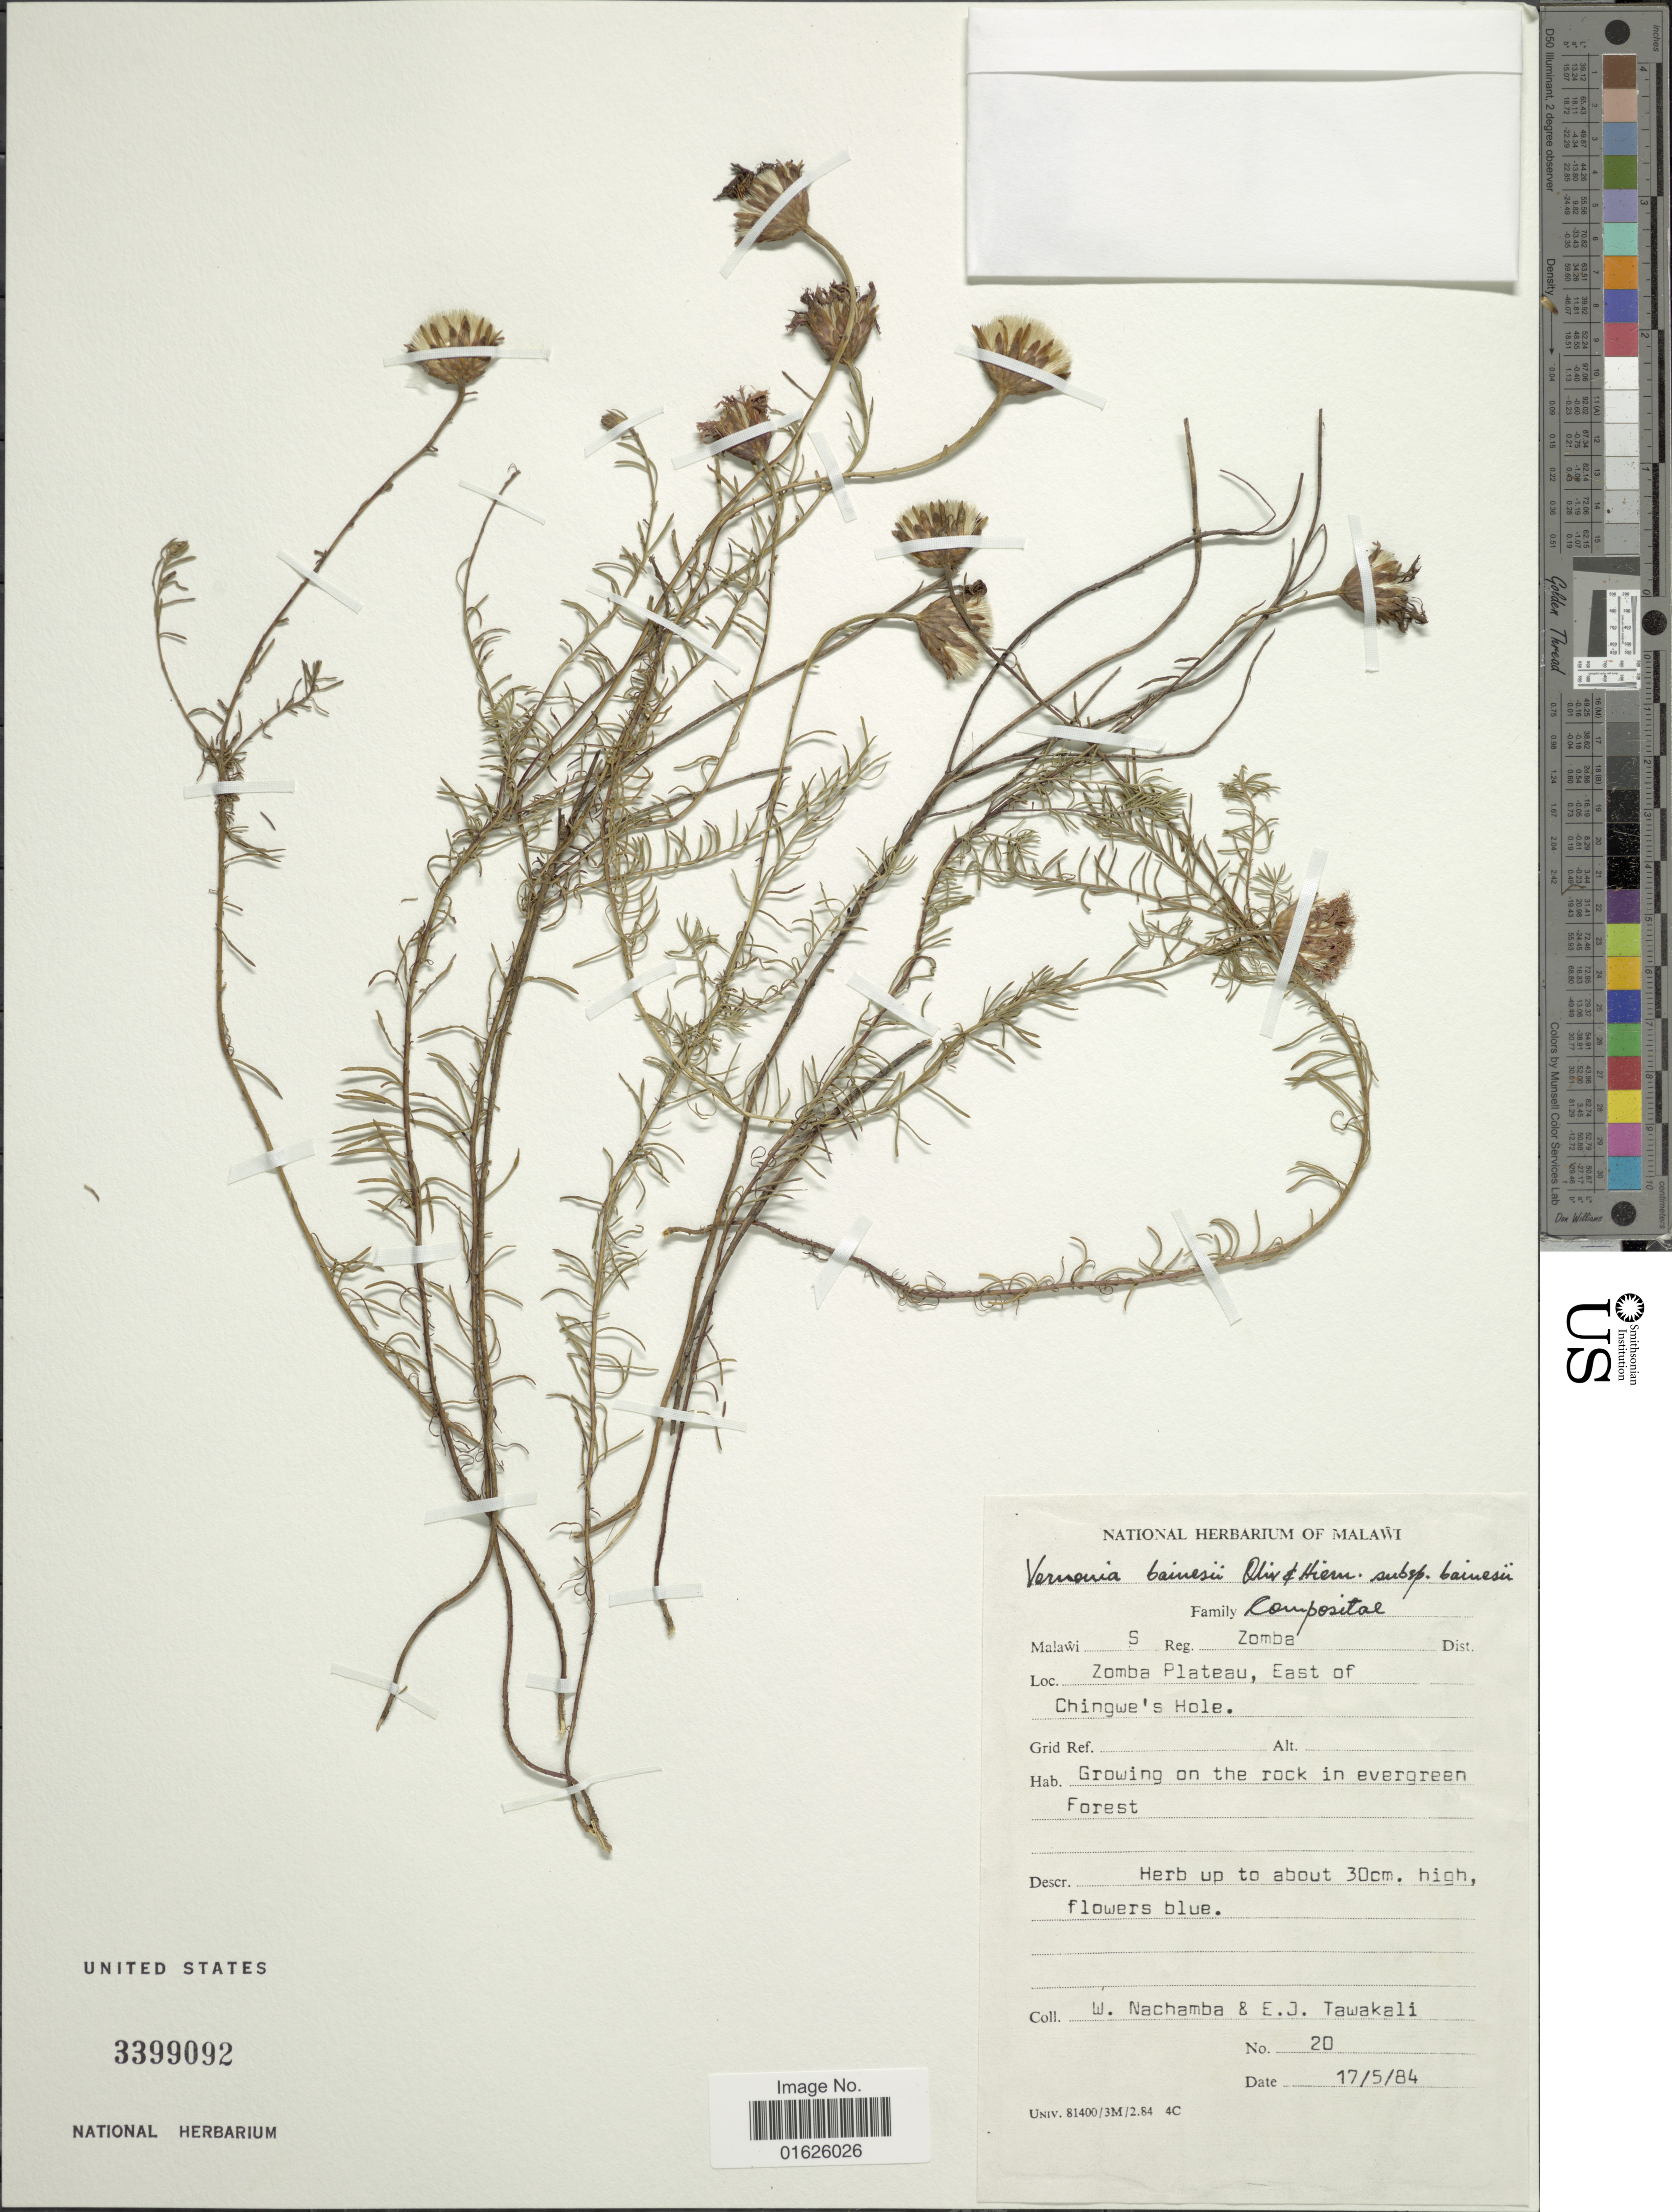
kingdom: Plantae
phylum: Tracheophyta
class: Magnoliopsida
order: Asterales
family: Asteraceae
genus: Polydora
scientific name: Polydora bainesii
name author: (Oliv. & Hiern) H. Rob.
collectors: W. Nachamba & E. Tawakali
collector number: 20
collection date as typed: Transcribed d/m/y: 17/5/84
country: Malawi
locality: Malawi S reg Zomba Dist. Zomba Plateau, East of Chingwe 's hole.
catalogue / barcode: US 3399092